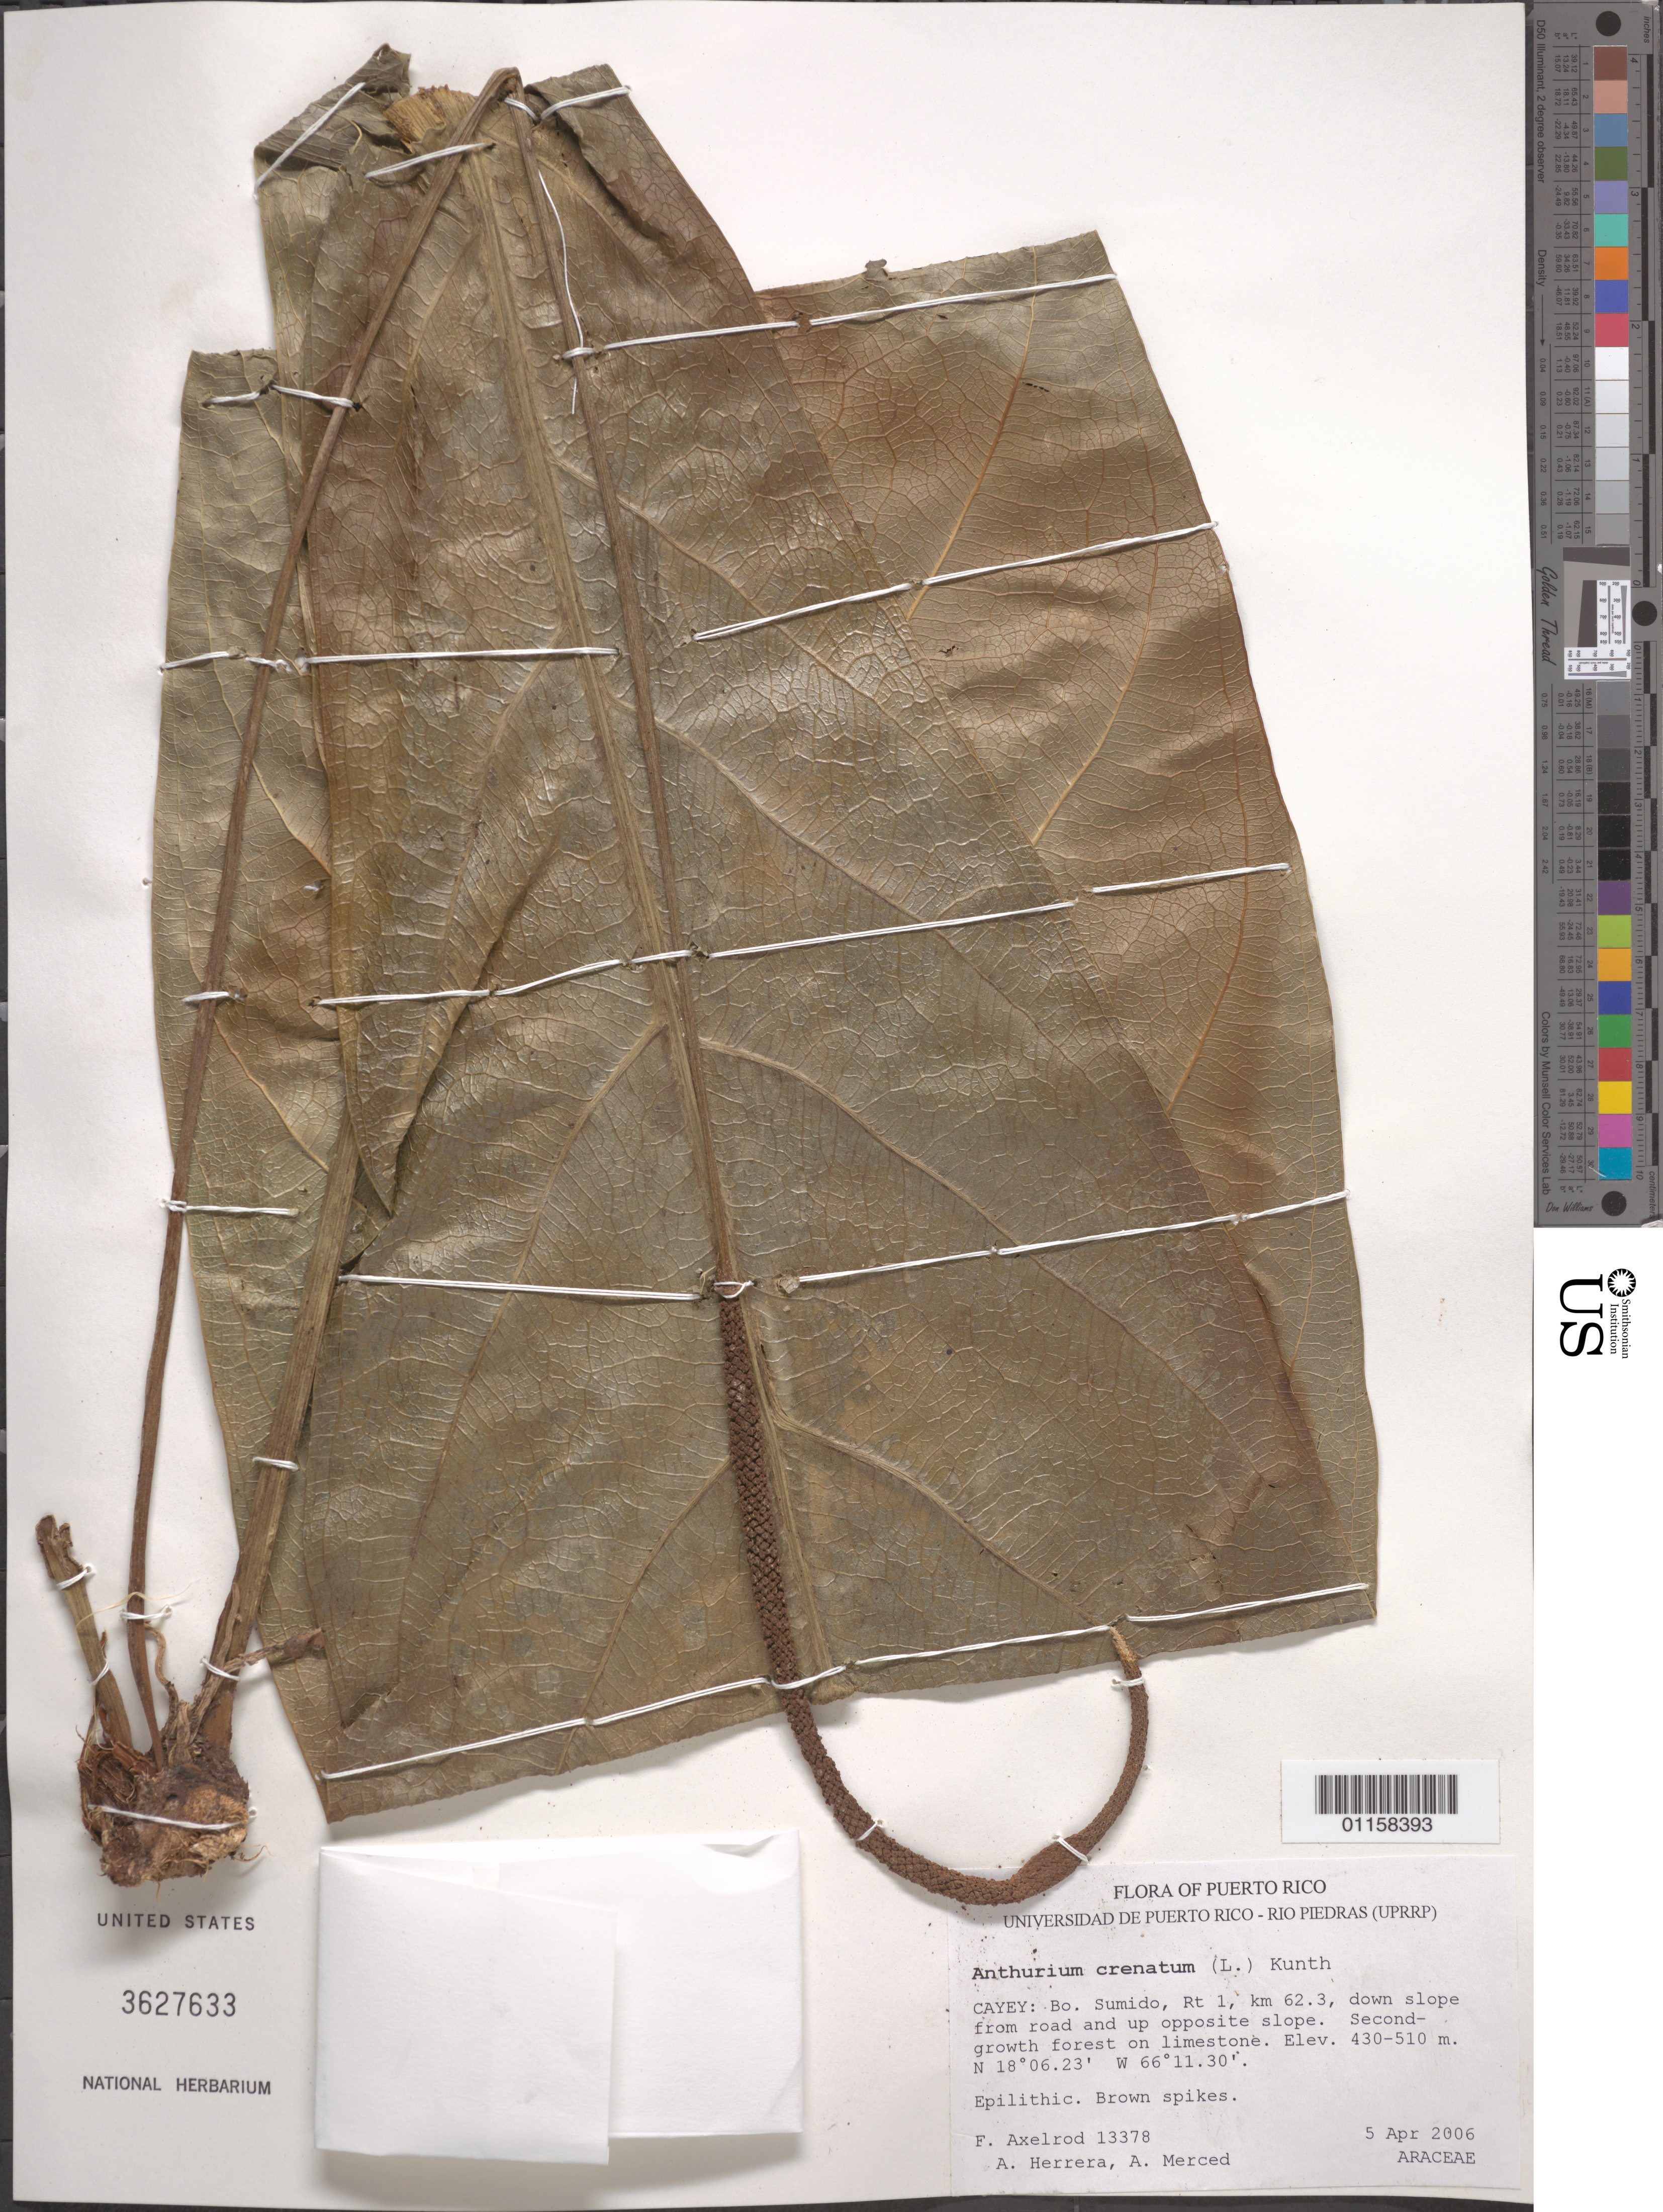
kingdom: Plantae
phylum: Tracheophyta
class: Liliopsida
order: Alismatales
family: Araceae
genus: Anthurium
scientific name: Anthurium crenatum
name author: (L.) Kunth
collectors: F. S. Axelrod, A. Herrera & A. Merced Alejandro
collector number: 13378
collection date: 2006-04-05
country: Puerto Rico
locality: Cayey. Bo. Sumido, Rt. 1, km 62.3, down slope from road and up opposite slope.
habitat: Second-growth forest on limestone.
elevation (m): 430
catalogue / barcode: US 3627633